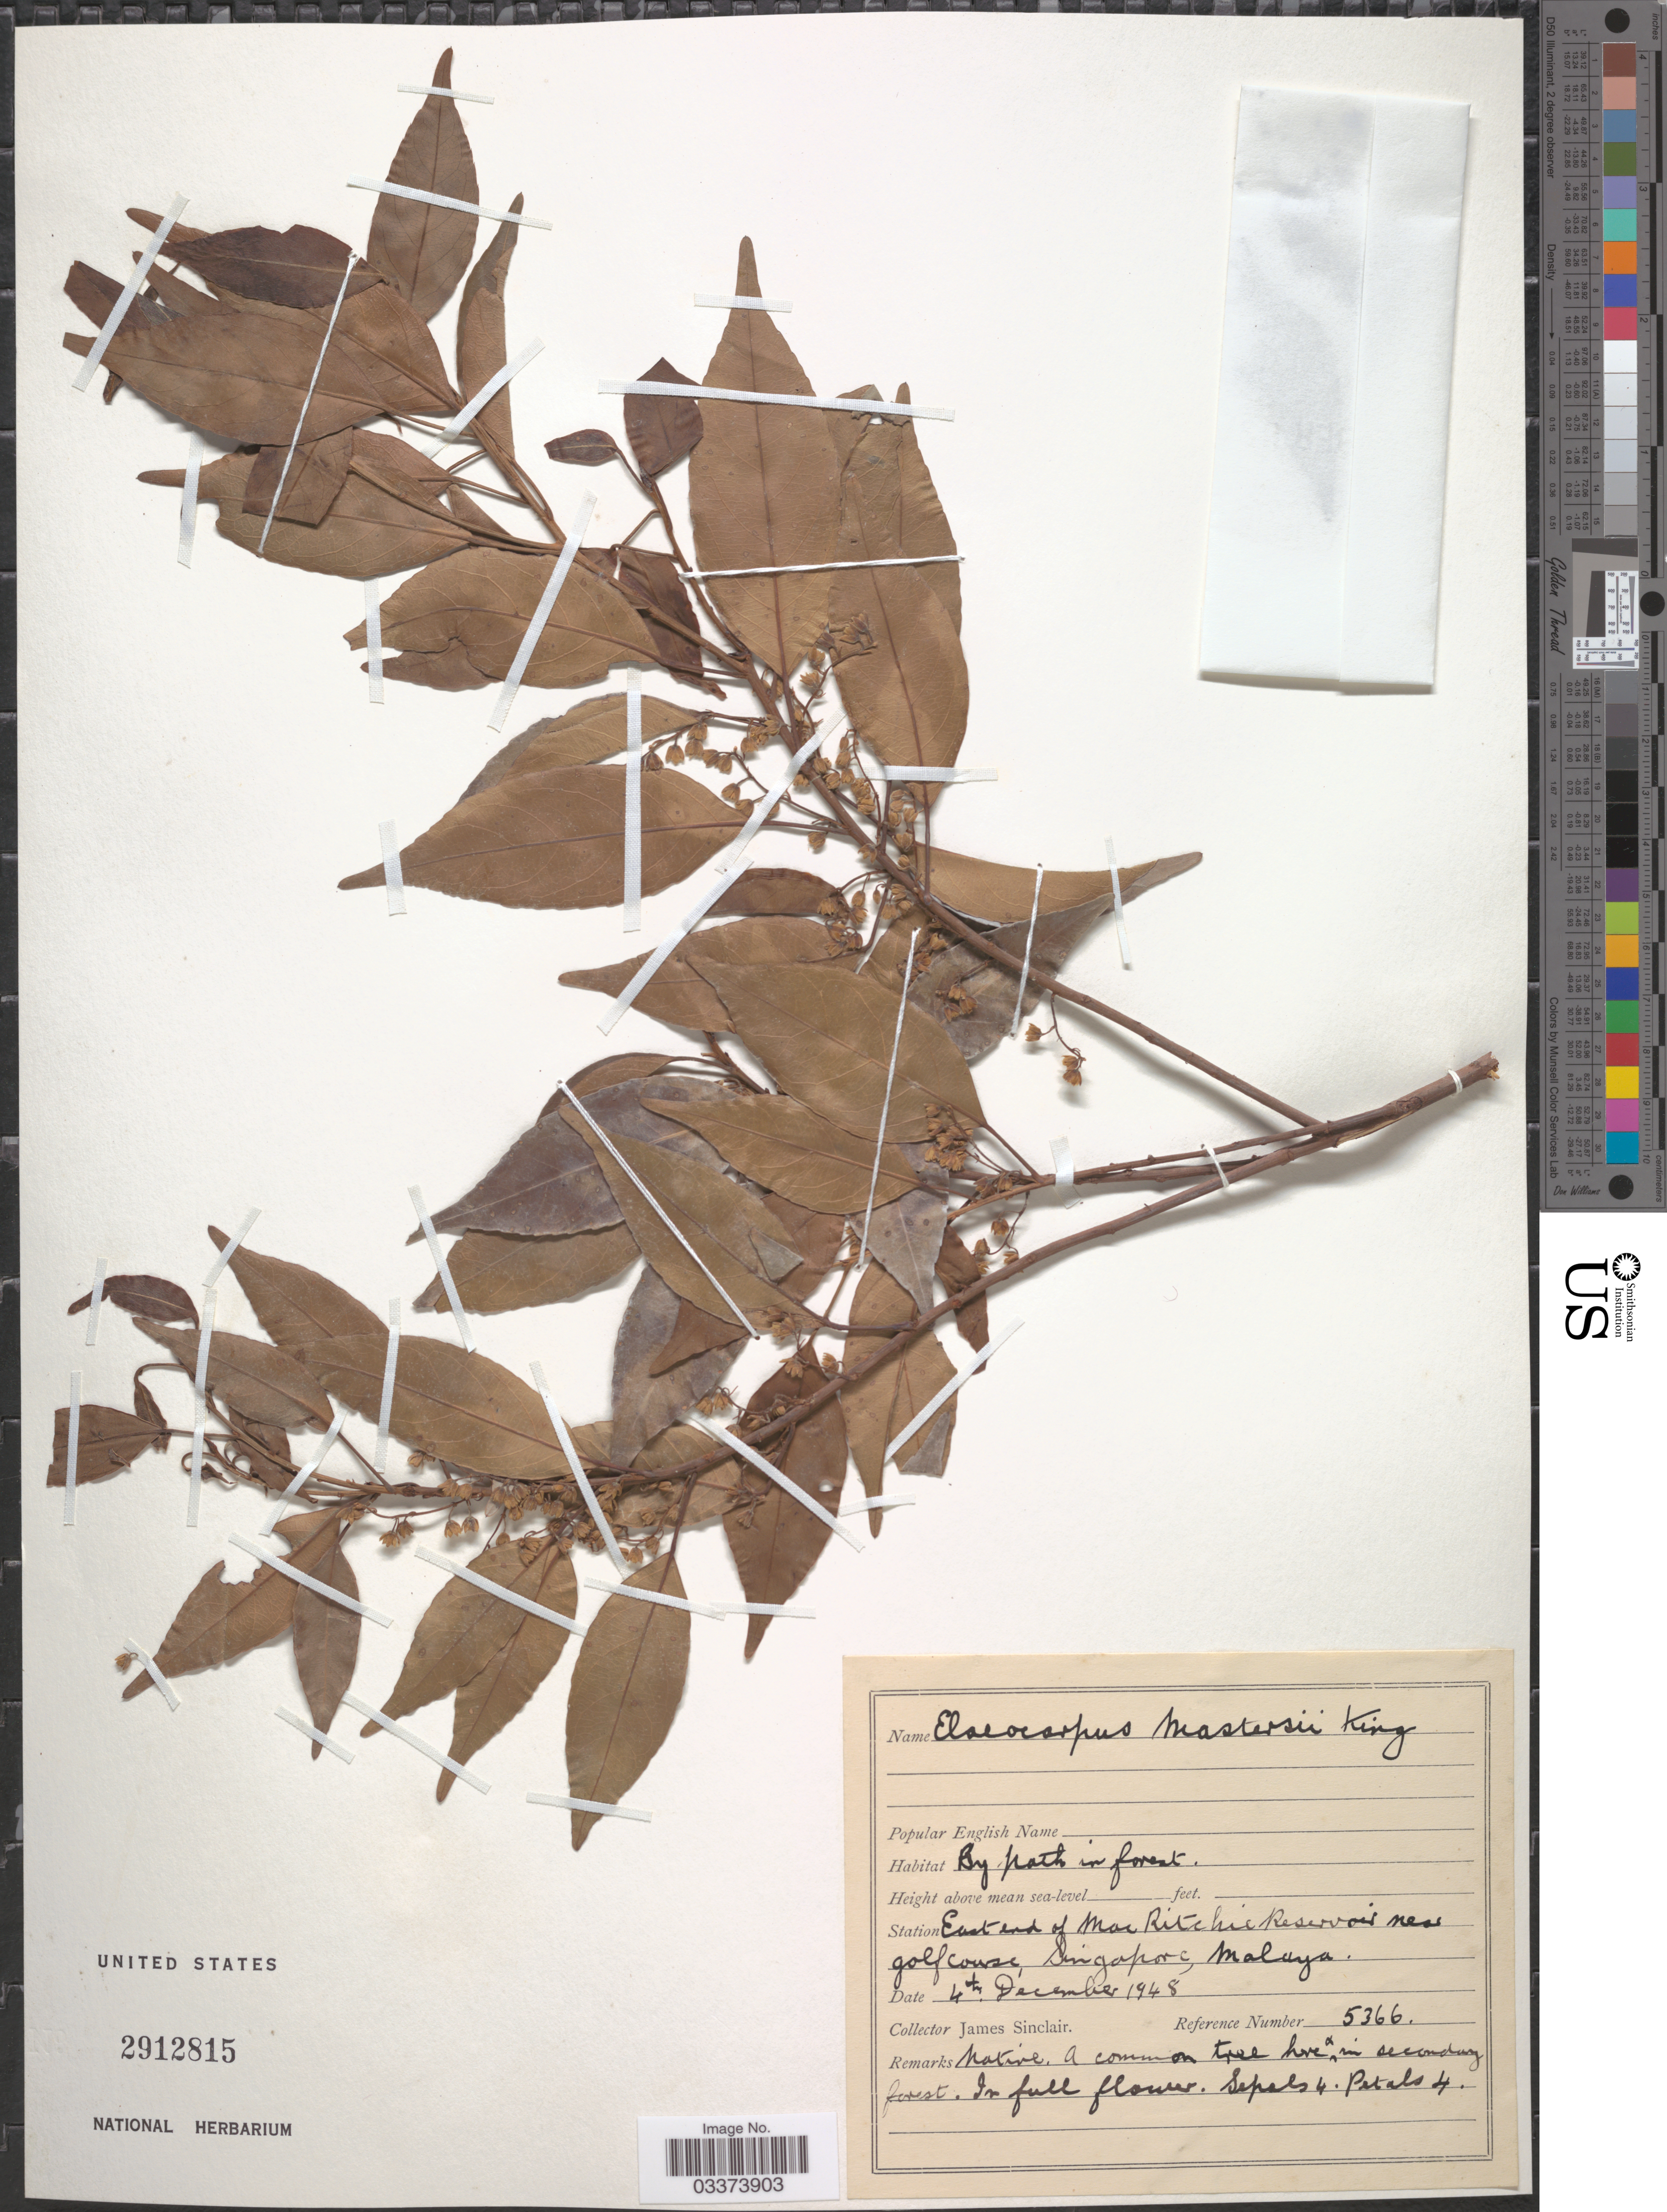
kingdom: Plantae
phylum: Tracheophyta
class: Magnoliopsida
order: Oxalidales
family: Elaeocarpaceae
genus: Elaeocarpus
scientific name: Elaeocarpus mastersii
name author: King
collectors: J. Sinclair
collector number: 5366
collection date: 1948-12-04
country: Singapore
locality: Station East end of Mac Ritchie Reservoir near golf course, Malaya.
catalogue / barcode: US 2912815